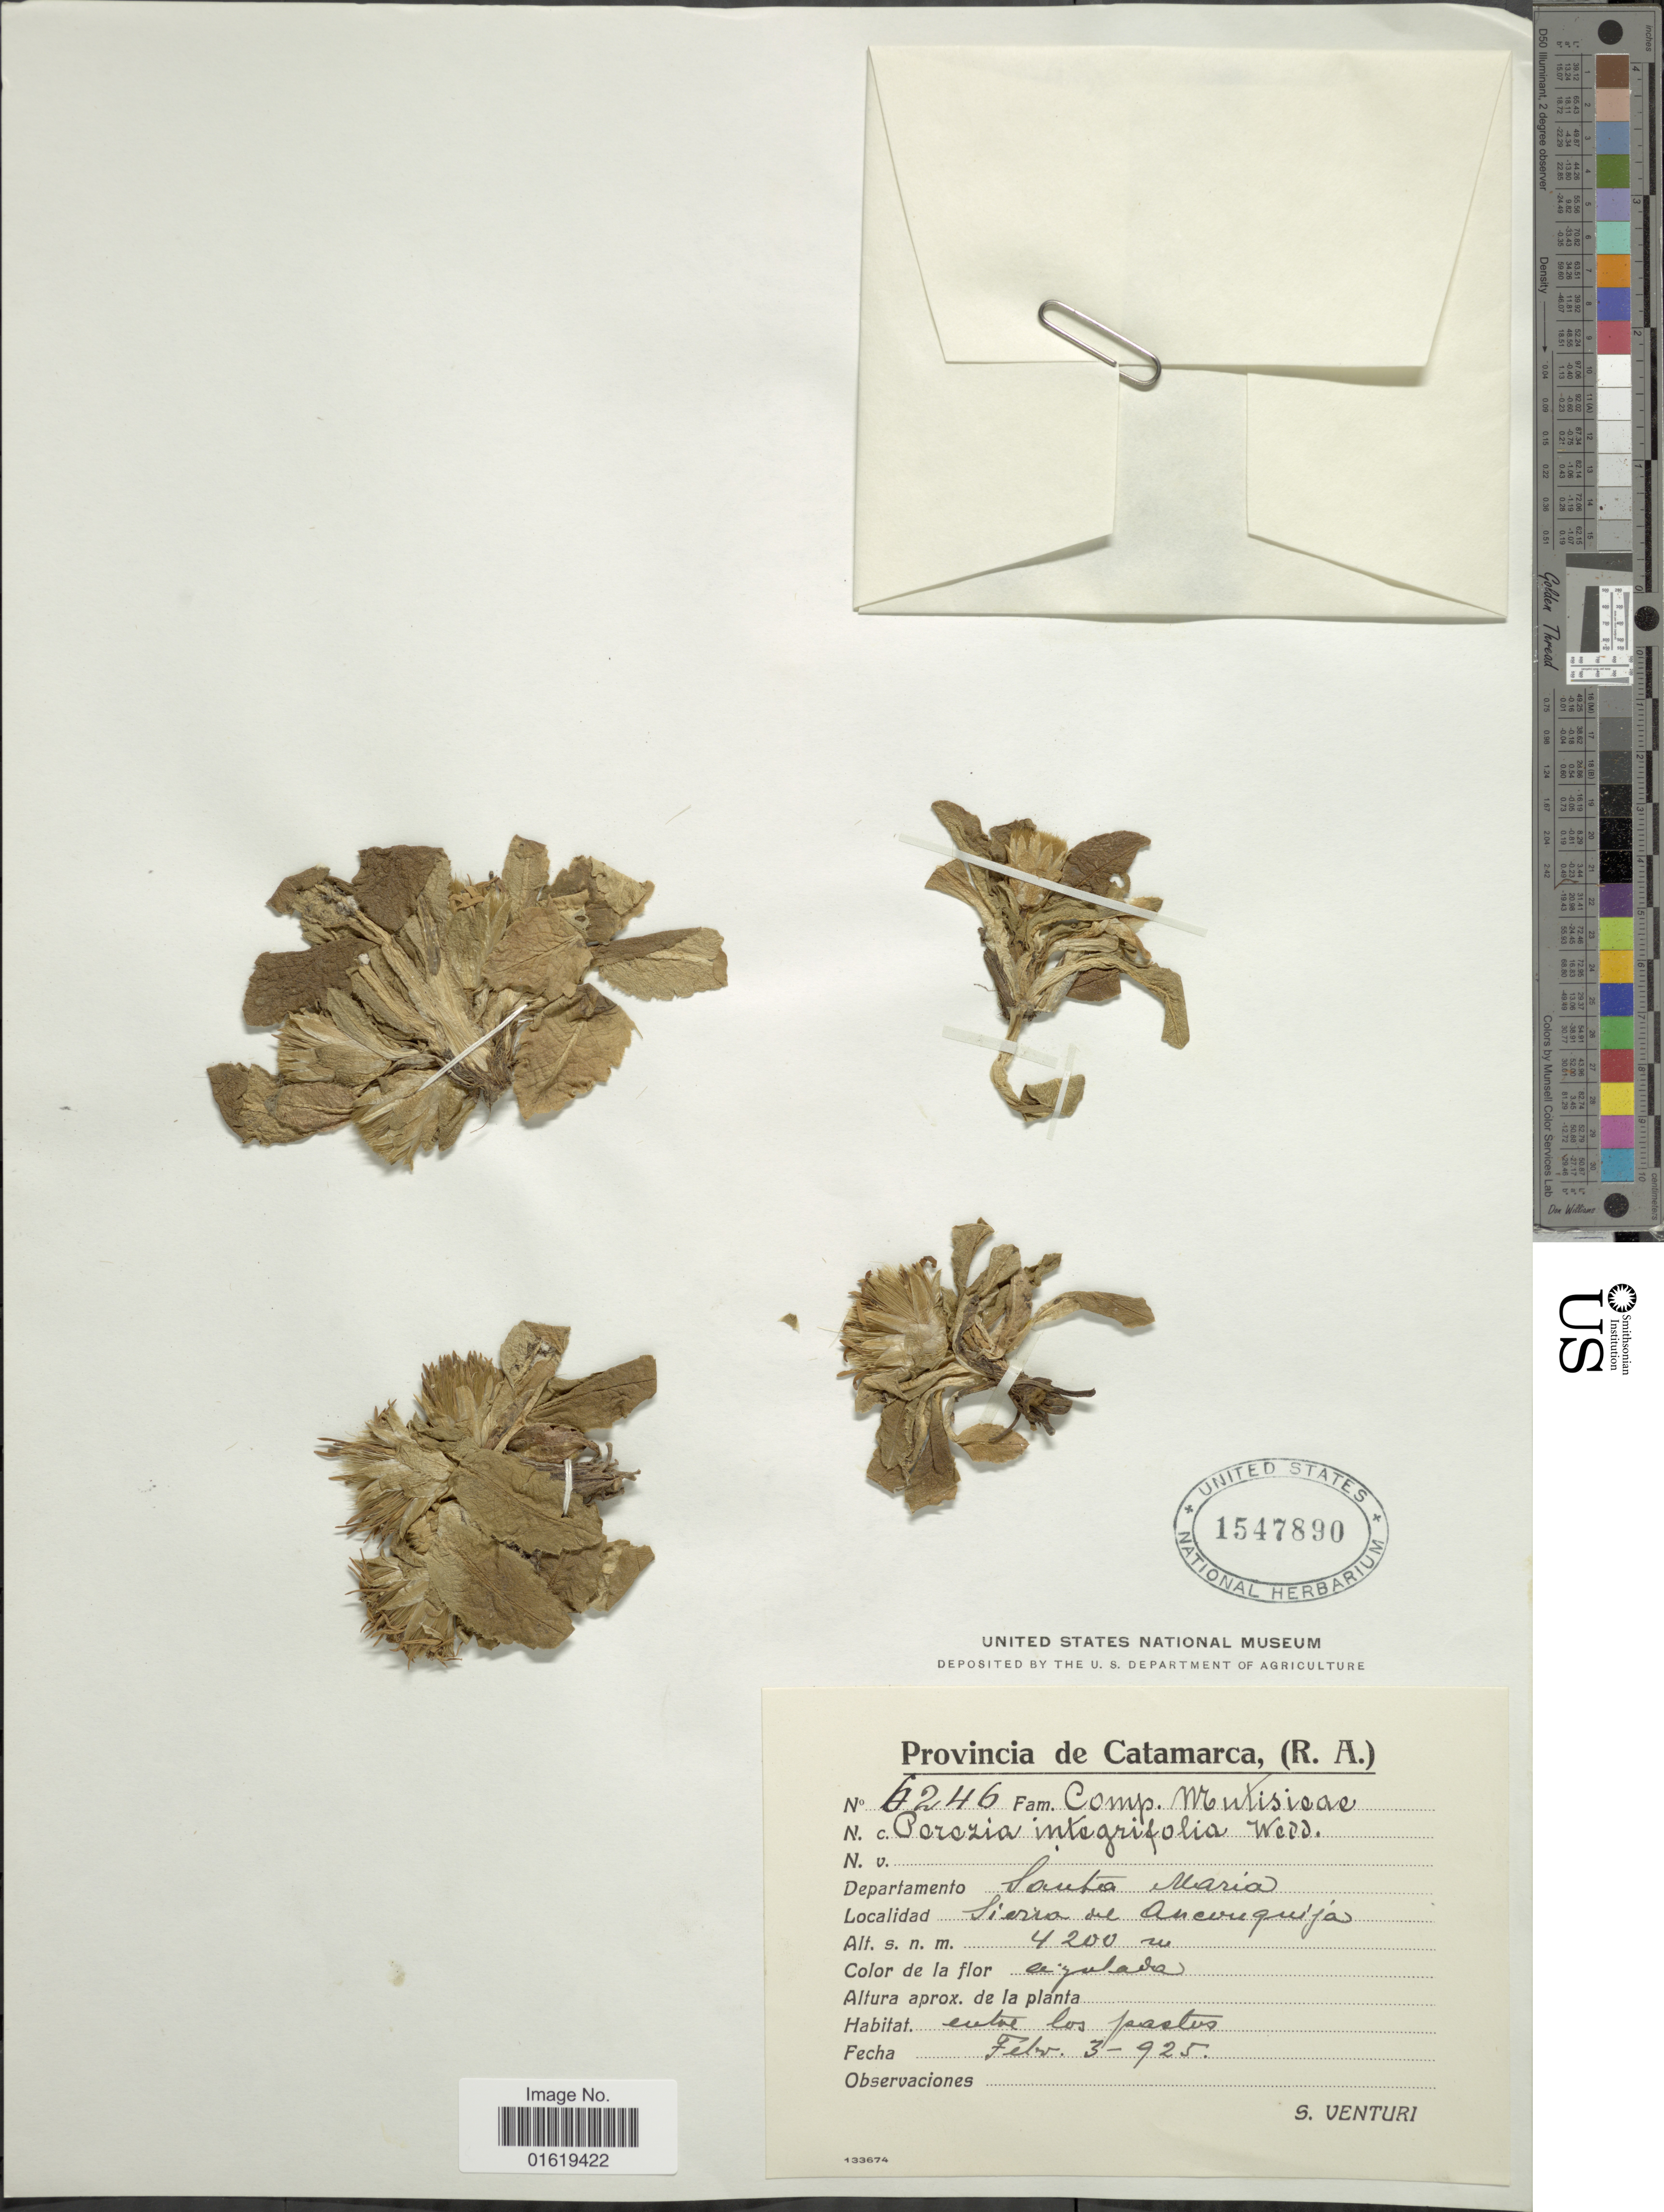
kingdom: Plantae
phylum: Tracheophyta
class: Magnoliopsida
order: Asterales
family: Asteraceae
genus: Perezia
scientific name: Perezia coerulescens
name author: Wedd.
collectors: S. Venturi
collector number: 6246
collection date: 1925-02-03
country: Argentina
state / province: Catamarca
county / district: Santa Maria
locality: Sierra de Anconquija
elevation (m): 4200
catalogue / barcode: US 1547890